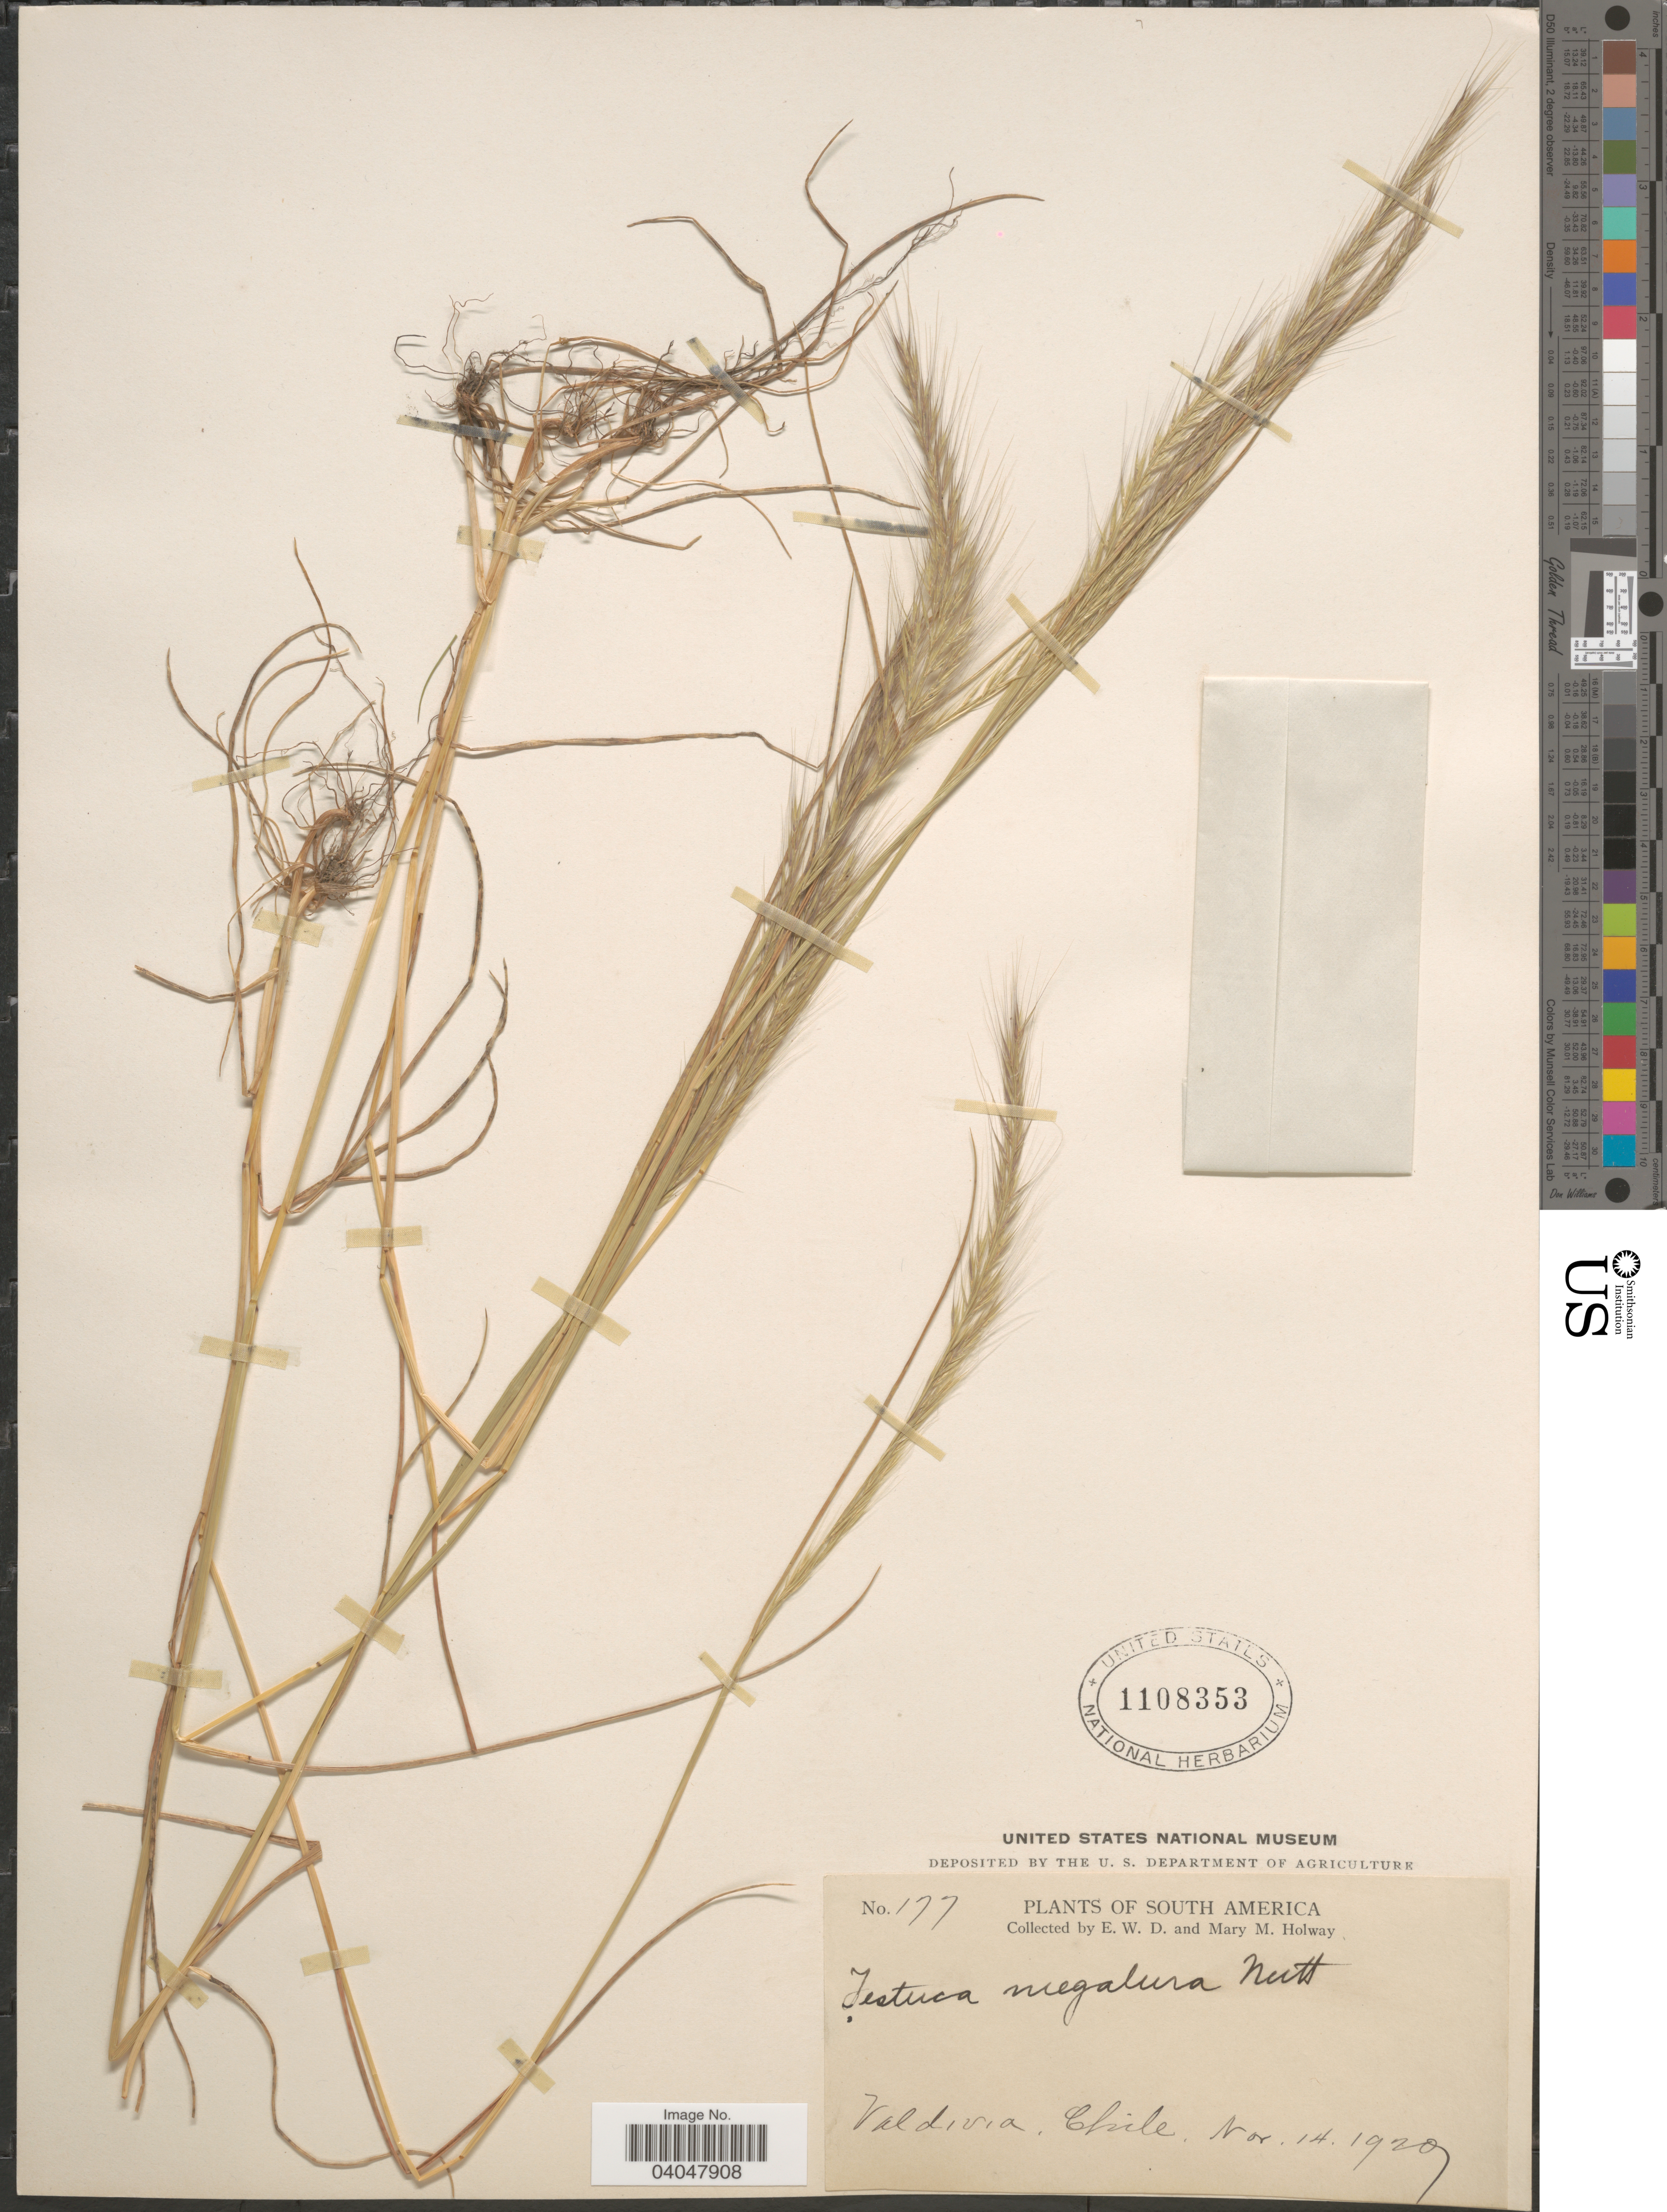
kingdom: Plantae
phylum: Tracheophyta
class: Liliopsida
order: Poales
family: Poaceae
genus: Festuca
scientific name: Festuca megalura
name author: Nutt.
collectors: E. W. D. Holway & M. M. Holway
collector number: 177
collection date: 1929-11-14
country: Chile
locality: Valdivia.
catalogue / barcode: US 1108353